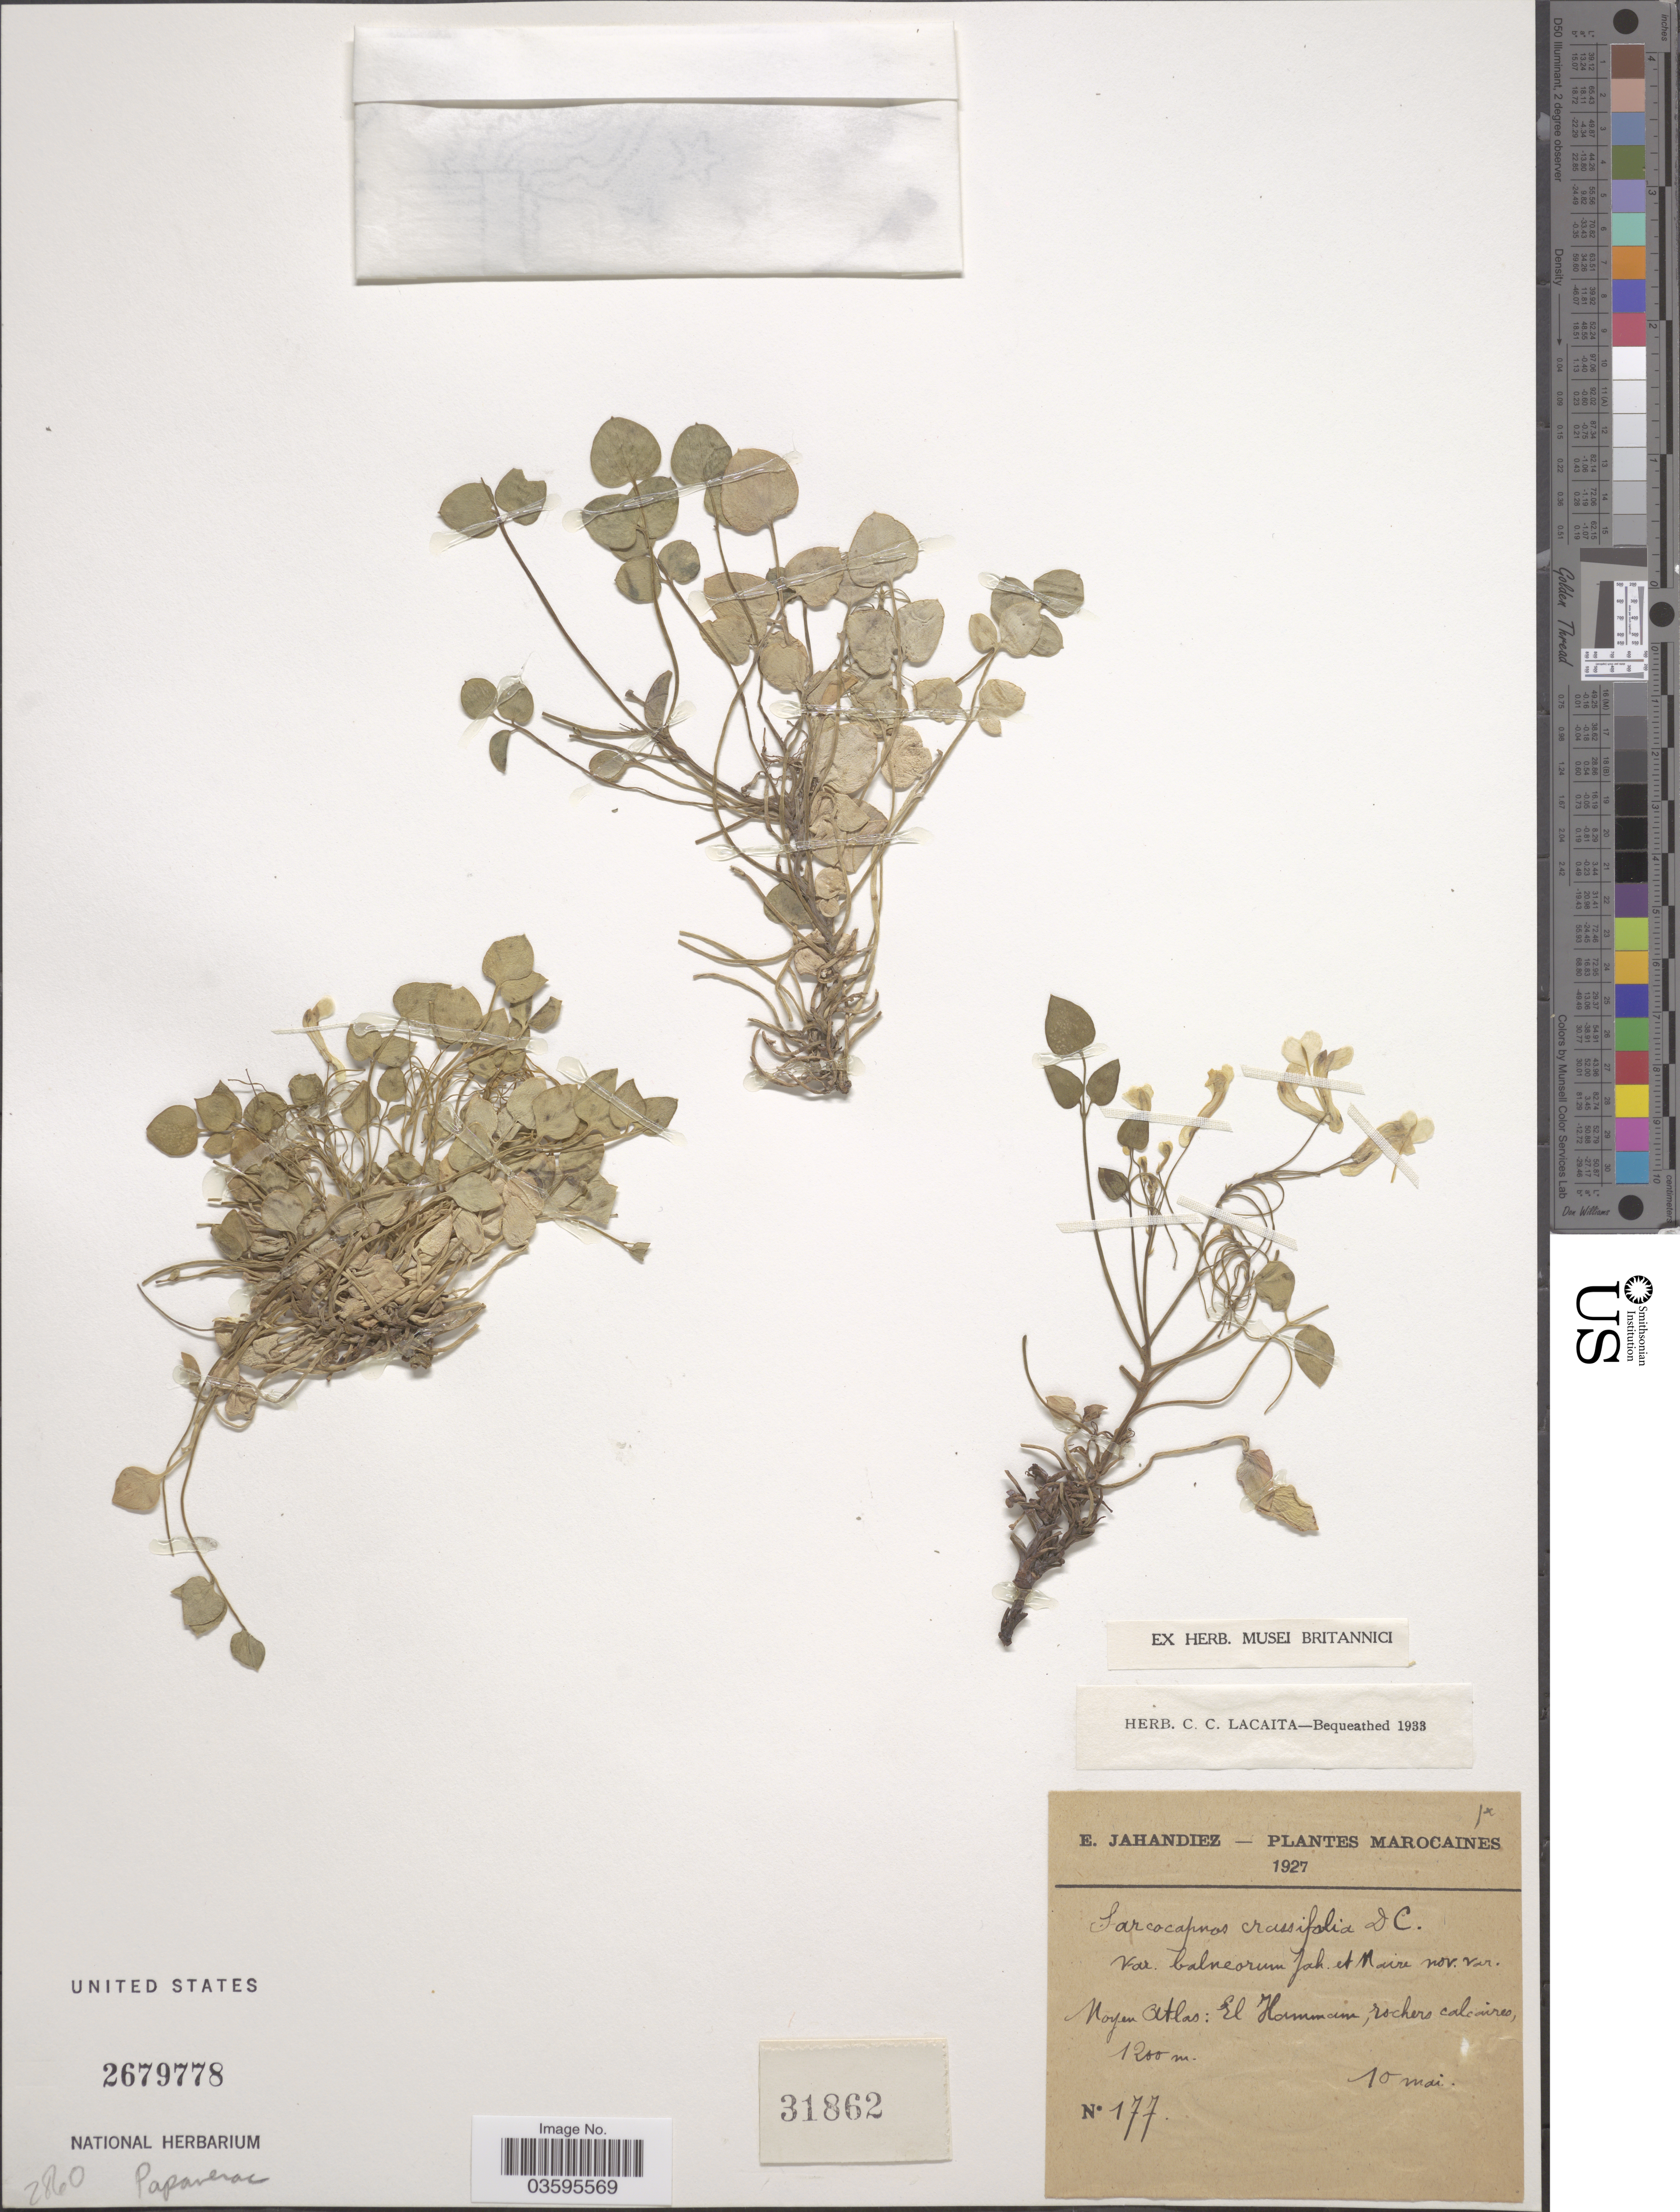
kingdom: Plantae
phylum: Tracheophyta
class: Magnoliopsida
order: Ranunculales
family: Papaveraceae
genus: Sarcocapnos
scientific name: Sarcocapnos crassifolia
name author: DC.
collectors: É. Jahandiez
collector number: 177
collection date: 1927-05-10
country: Morocco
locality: Noyen Atlas: El Hammam.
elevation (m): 1200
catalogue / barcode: US 2679778